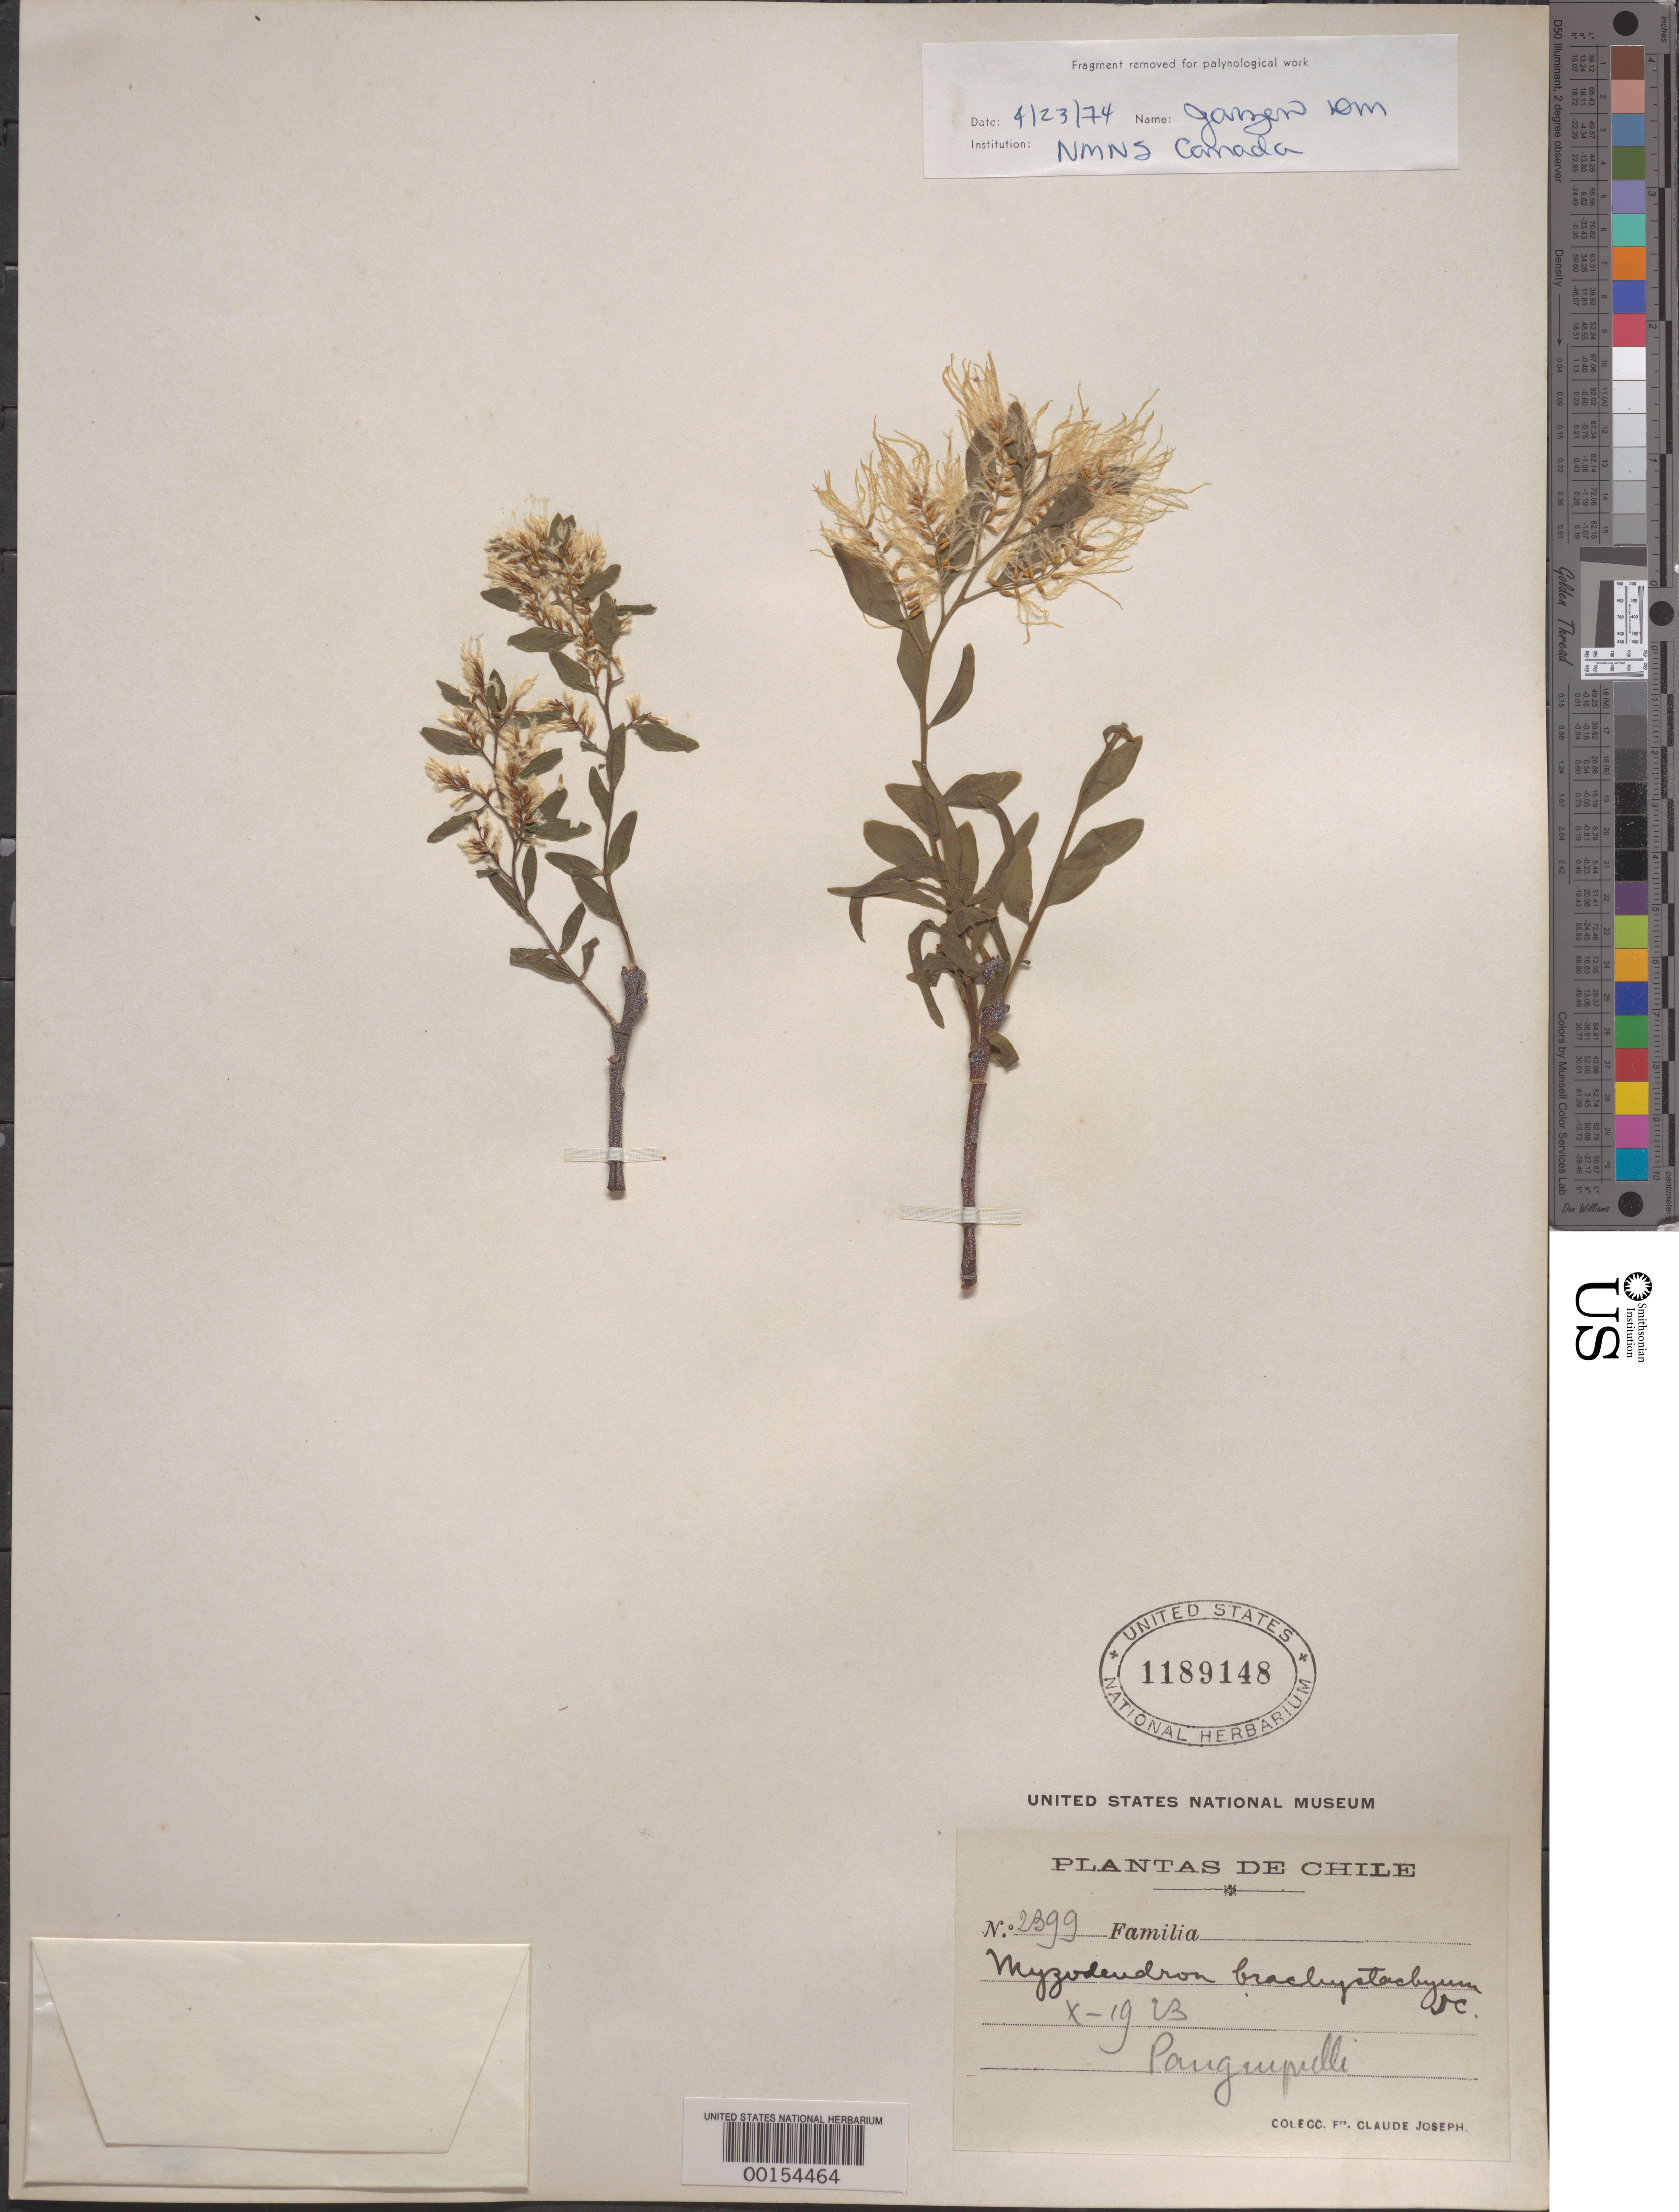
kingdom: Plantae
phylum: Tracheophyta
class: Magnoliopsida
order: Santalales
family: Misodendraceae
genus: Misodendrum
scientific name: Misodendrum brachystachyum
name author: DC.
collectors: Frere Claude Joseph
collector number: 2399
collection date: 1913-10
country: Chile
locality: Panguipulli.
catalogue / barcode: US 1189148